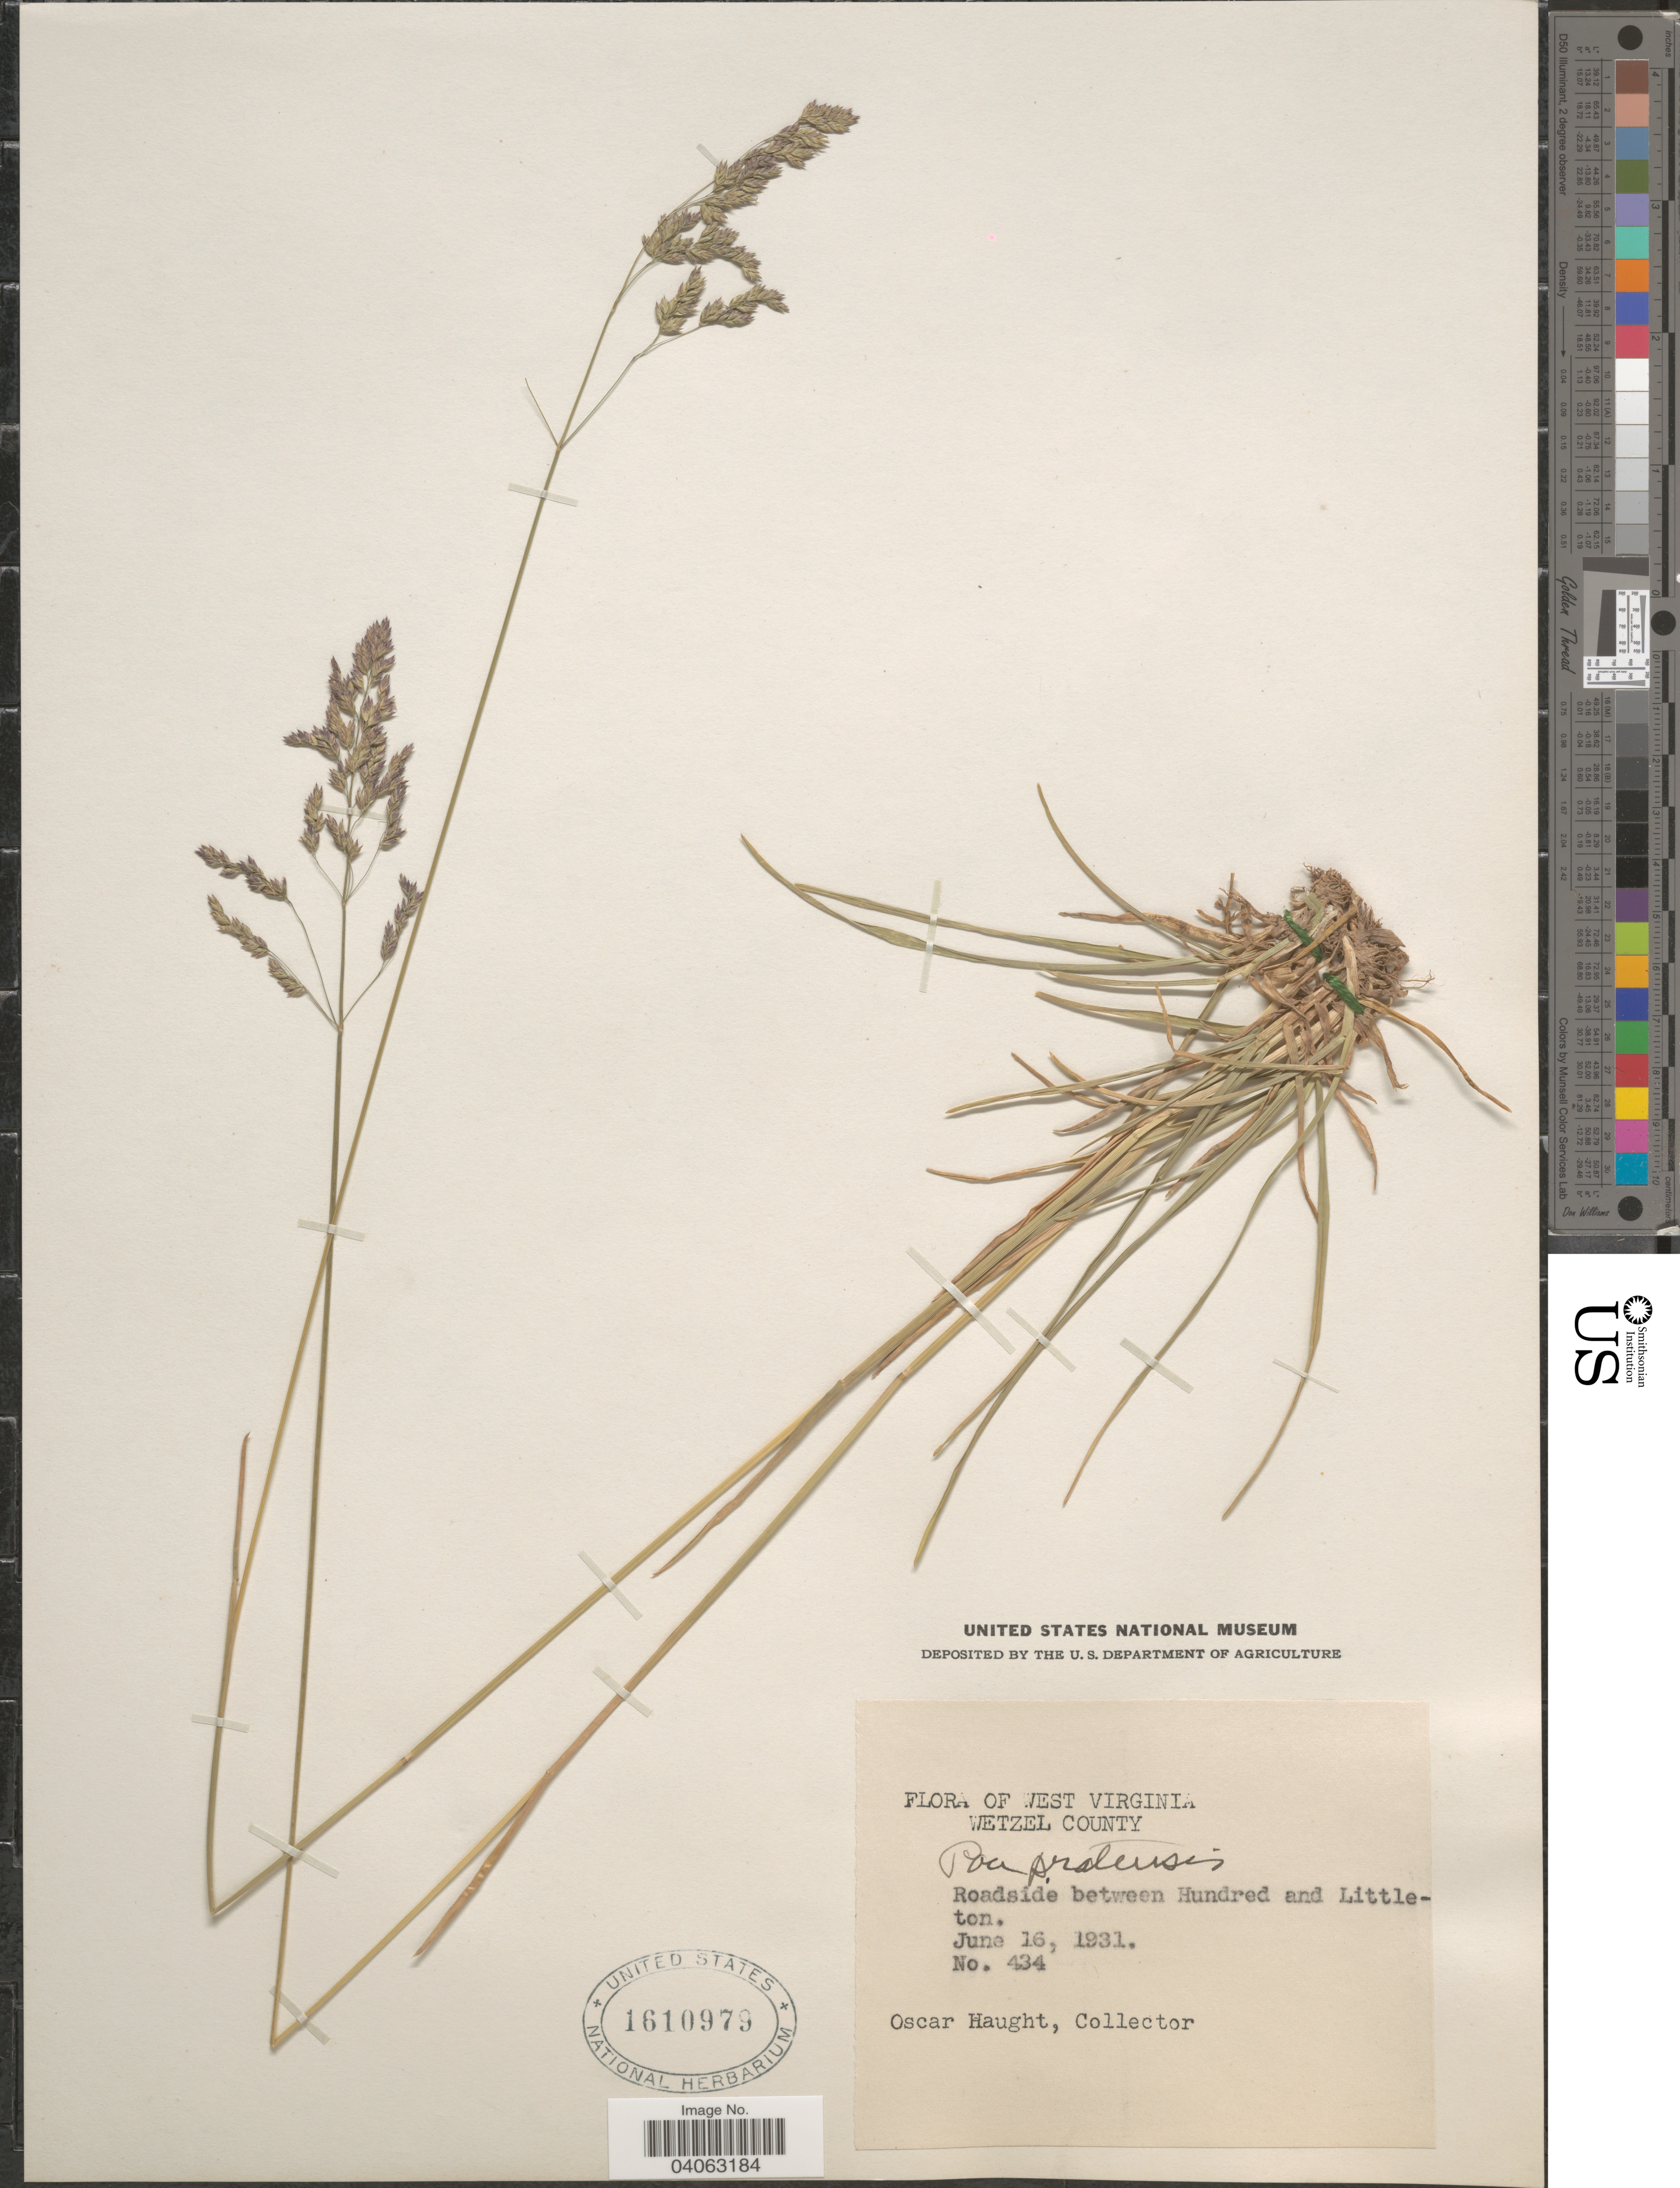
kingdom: Plantae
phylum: Tracheophyta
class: Liliopsida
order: Poales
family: Poaceae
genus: Poa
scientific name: Poa pratensis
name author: L.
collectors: O. L. Haught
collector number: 434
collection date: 1931-06-16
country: United States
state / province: West Virginia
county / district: Wetzel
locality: Roadside between Hundred and Littleton.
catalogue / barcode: US 1610979